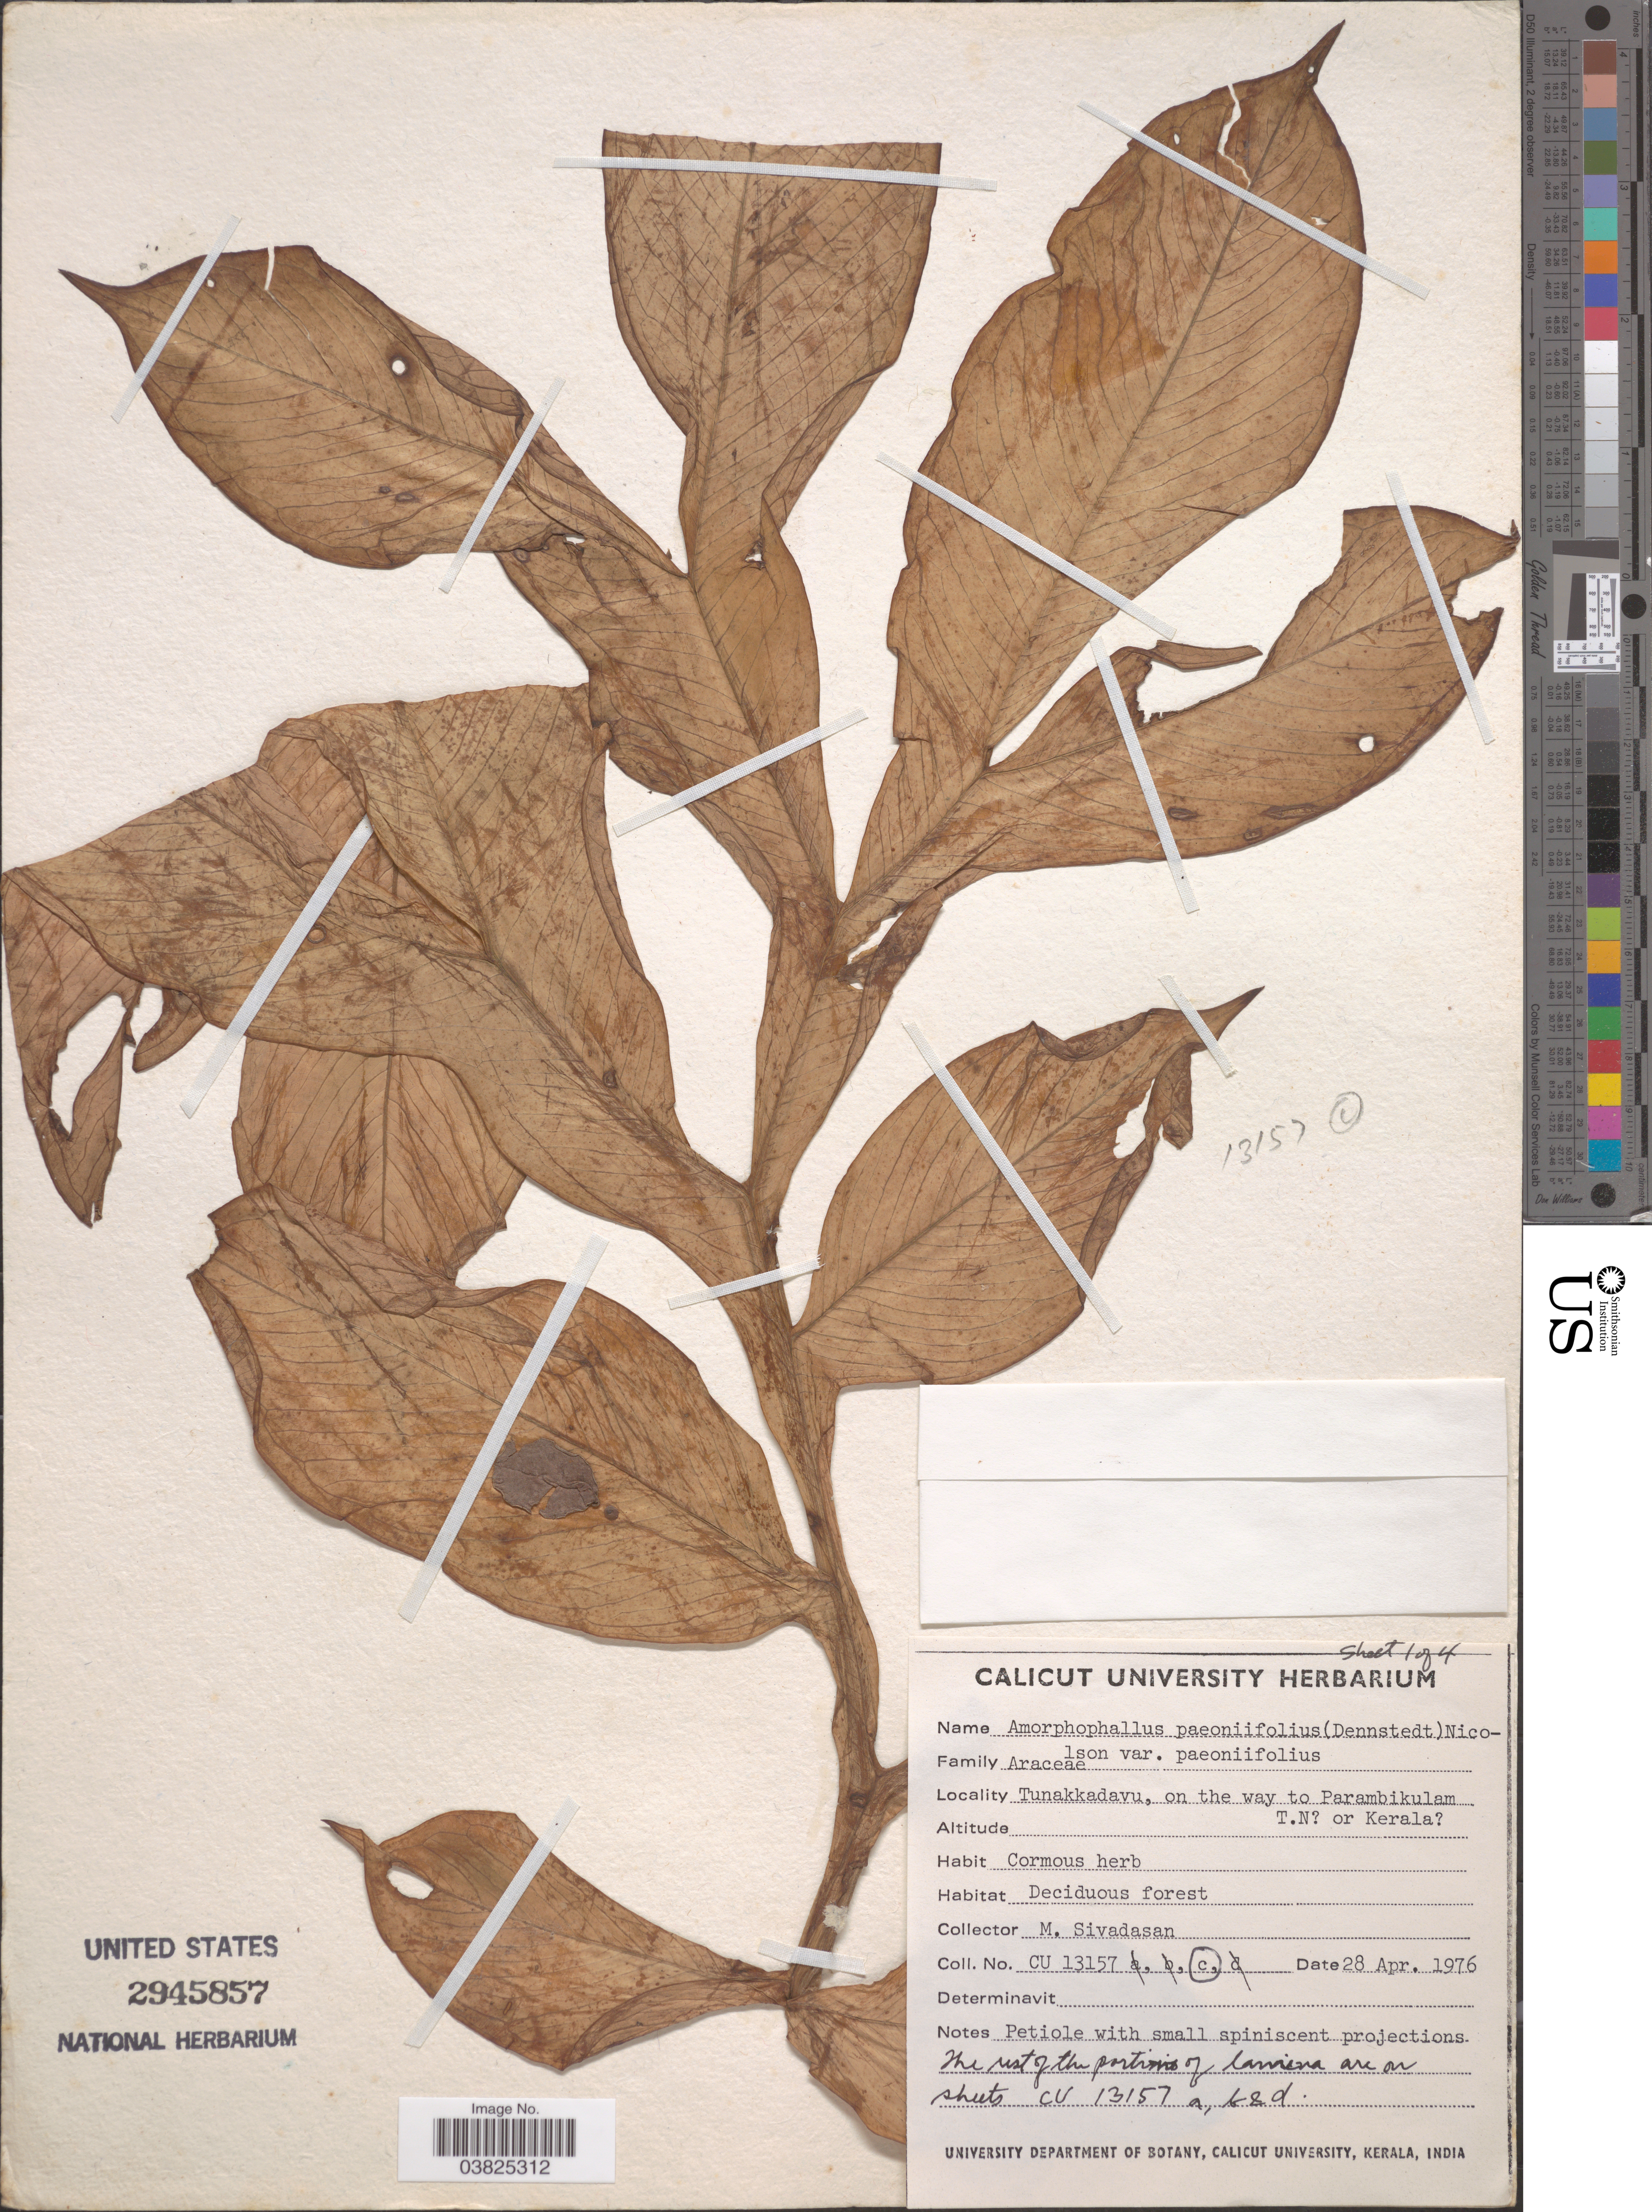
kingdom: Plantae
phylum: Tracheophyta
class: Liliopsida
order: Alismatales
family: Araceae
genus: Amorphophallus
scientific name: Amorphophallus paeoniifolius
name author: (Dennst.) Nicolson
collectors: M. Sivadasan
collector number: CU 13157c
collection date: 1976-04-28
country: India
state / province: Kerala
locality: Tunakkadavu, on the way to Parambikulam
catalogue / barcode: US 2945857